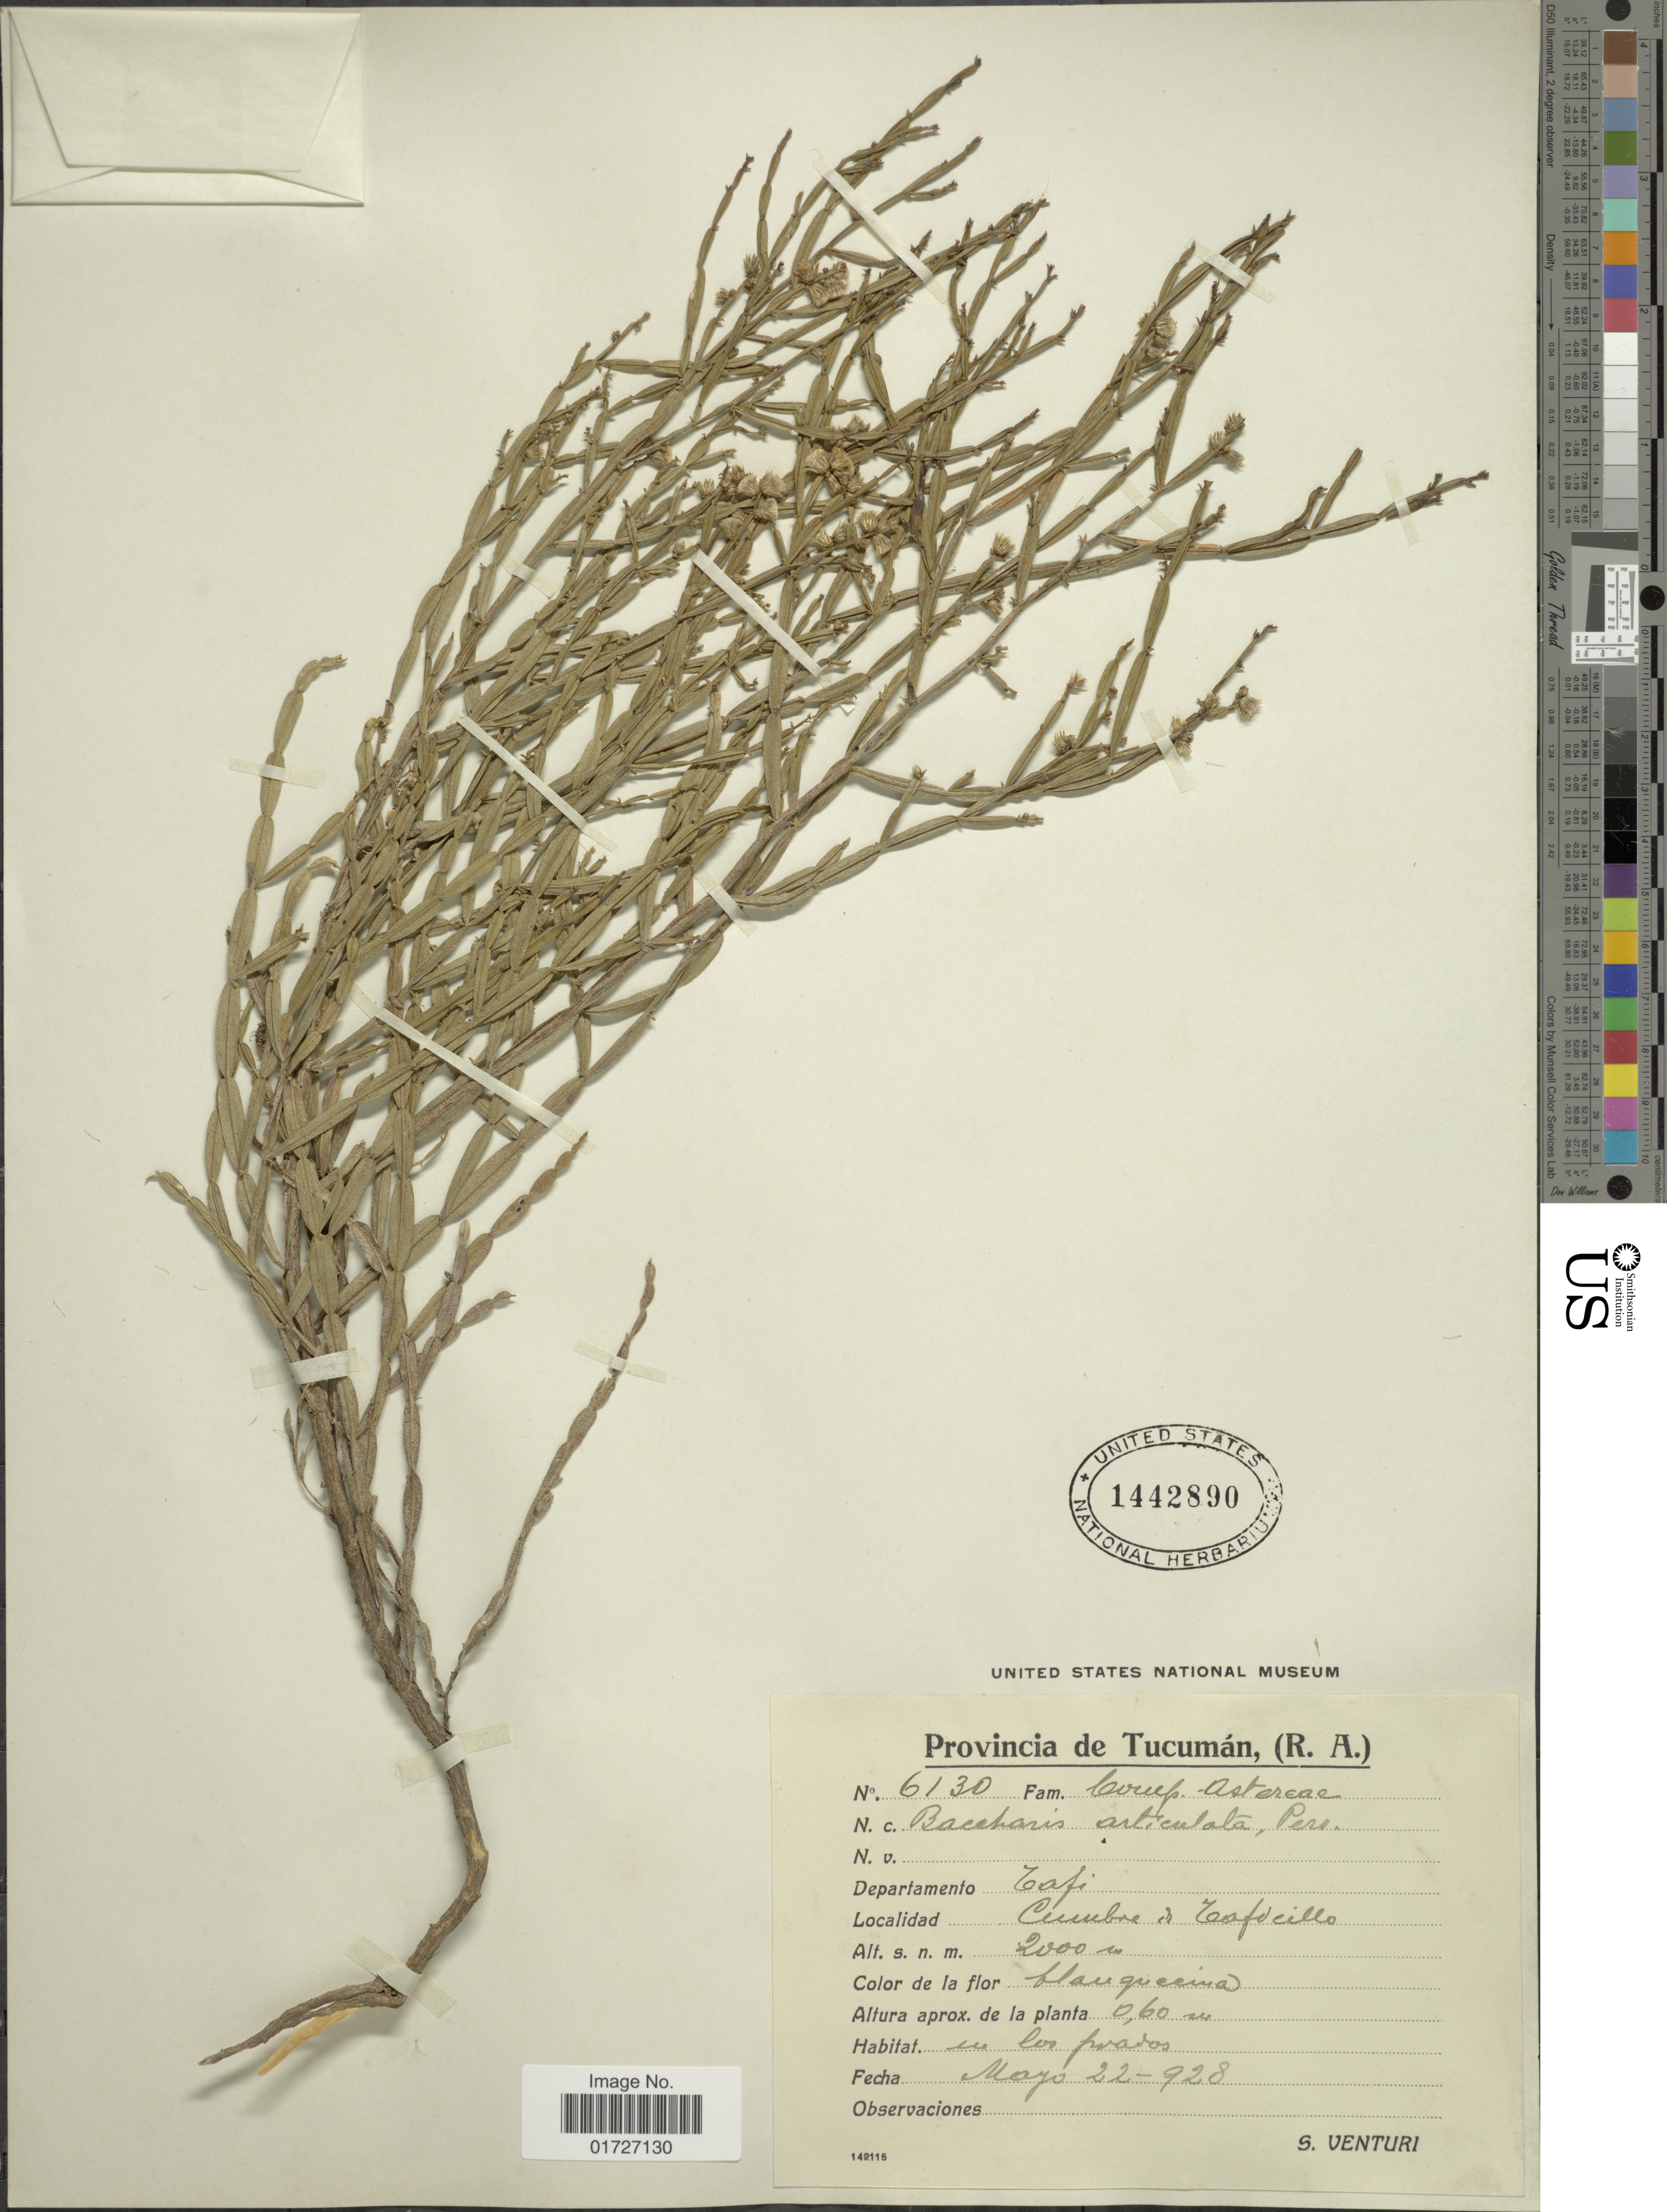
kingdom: Plantae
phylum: Tracheophyta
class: Magnoliopsida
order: Asterales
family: Asteraceae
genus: Baccharis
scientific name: Baccharis articulata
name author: (Lam.) Pers.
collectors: S. Venturi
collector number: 6130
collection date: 1928-05-22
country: Argentina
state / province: Tucuman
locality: Departamento Tafi, Cumbre a Tafocillo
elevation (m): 2000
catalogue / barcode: US 1442890